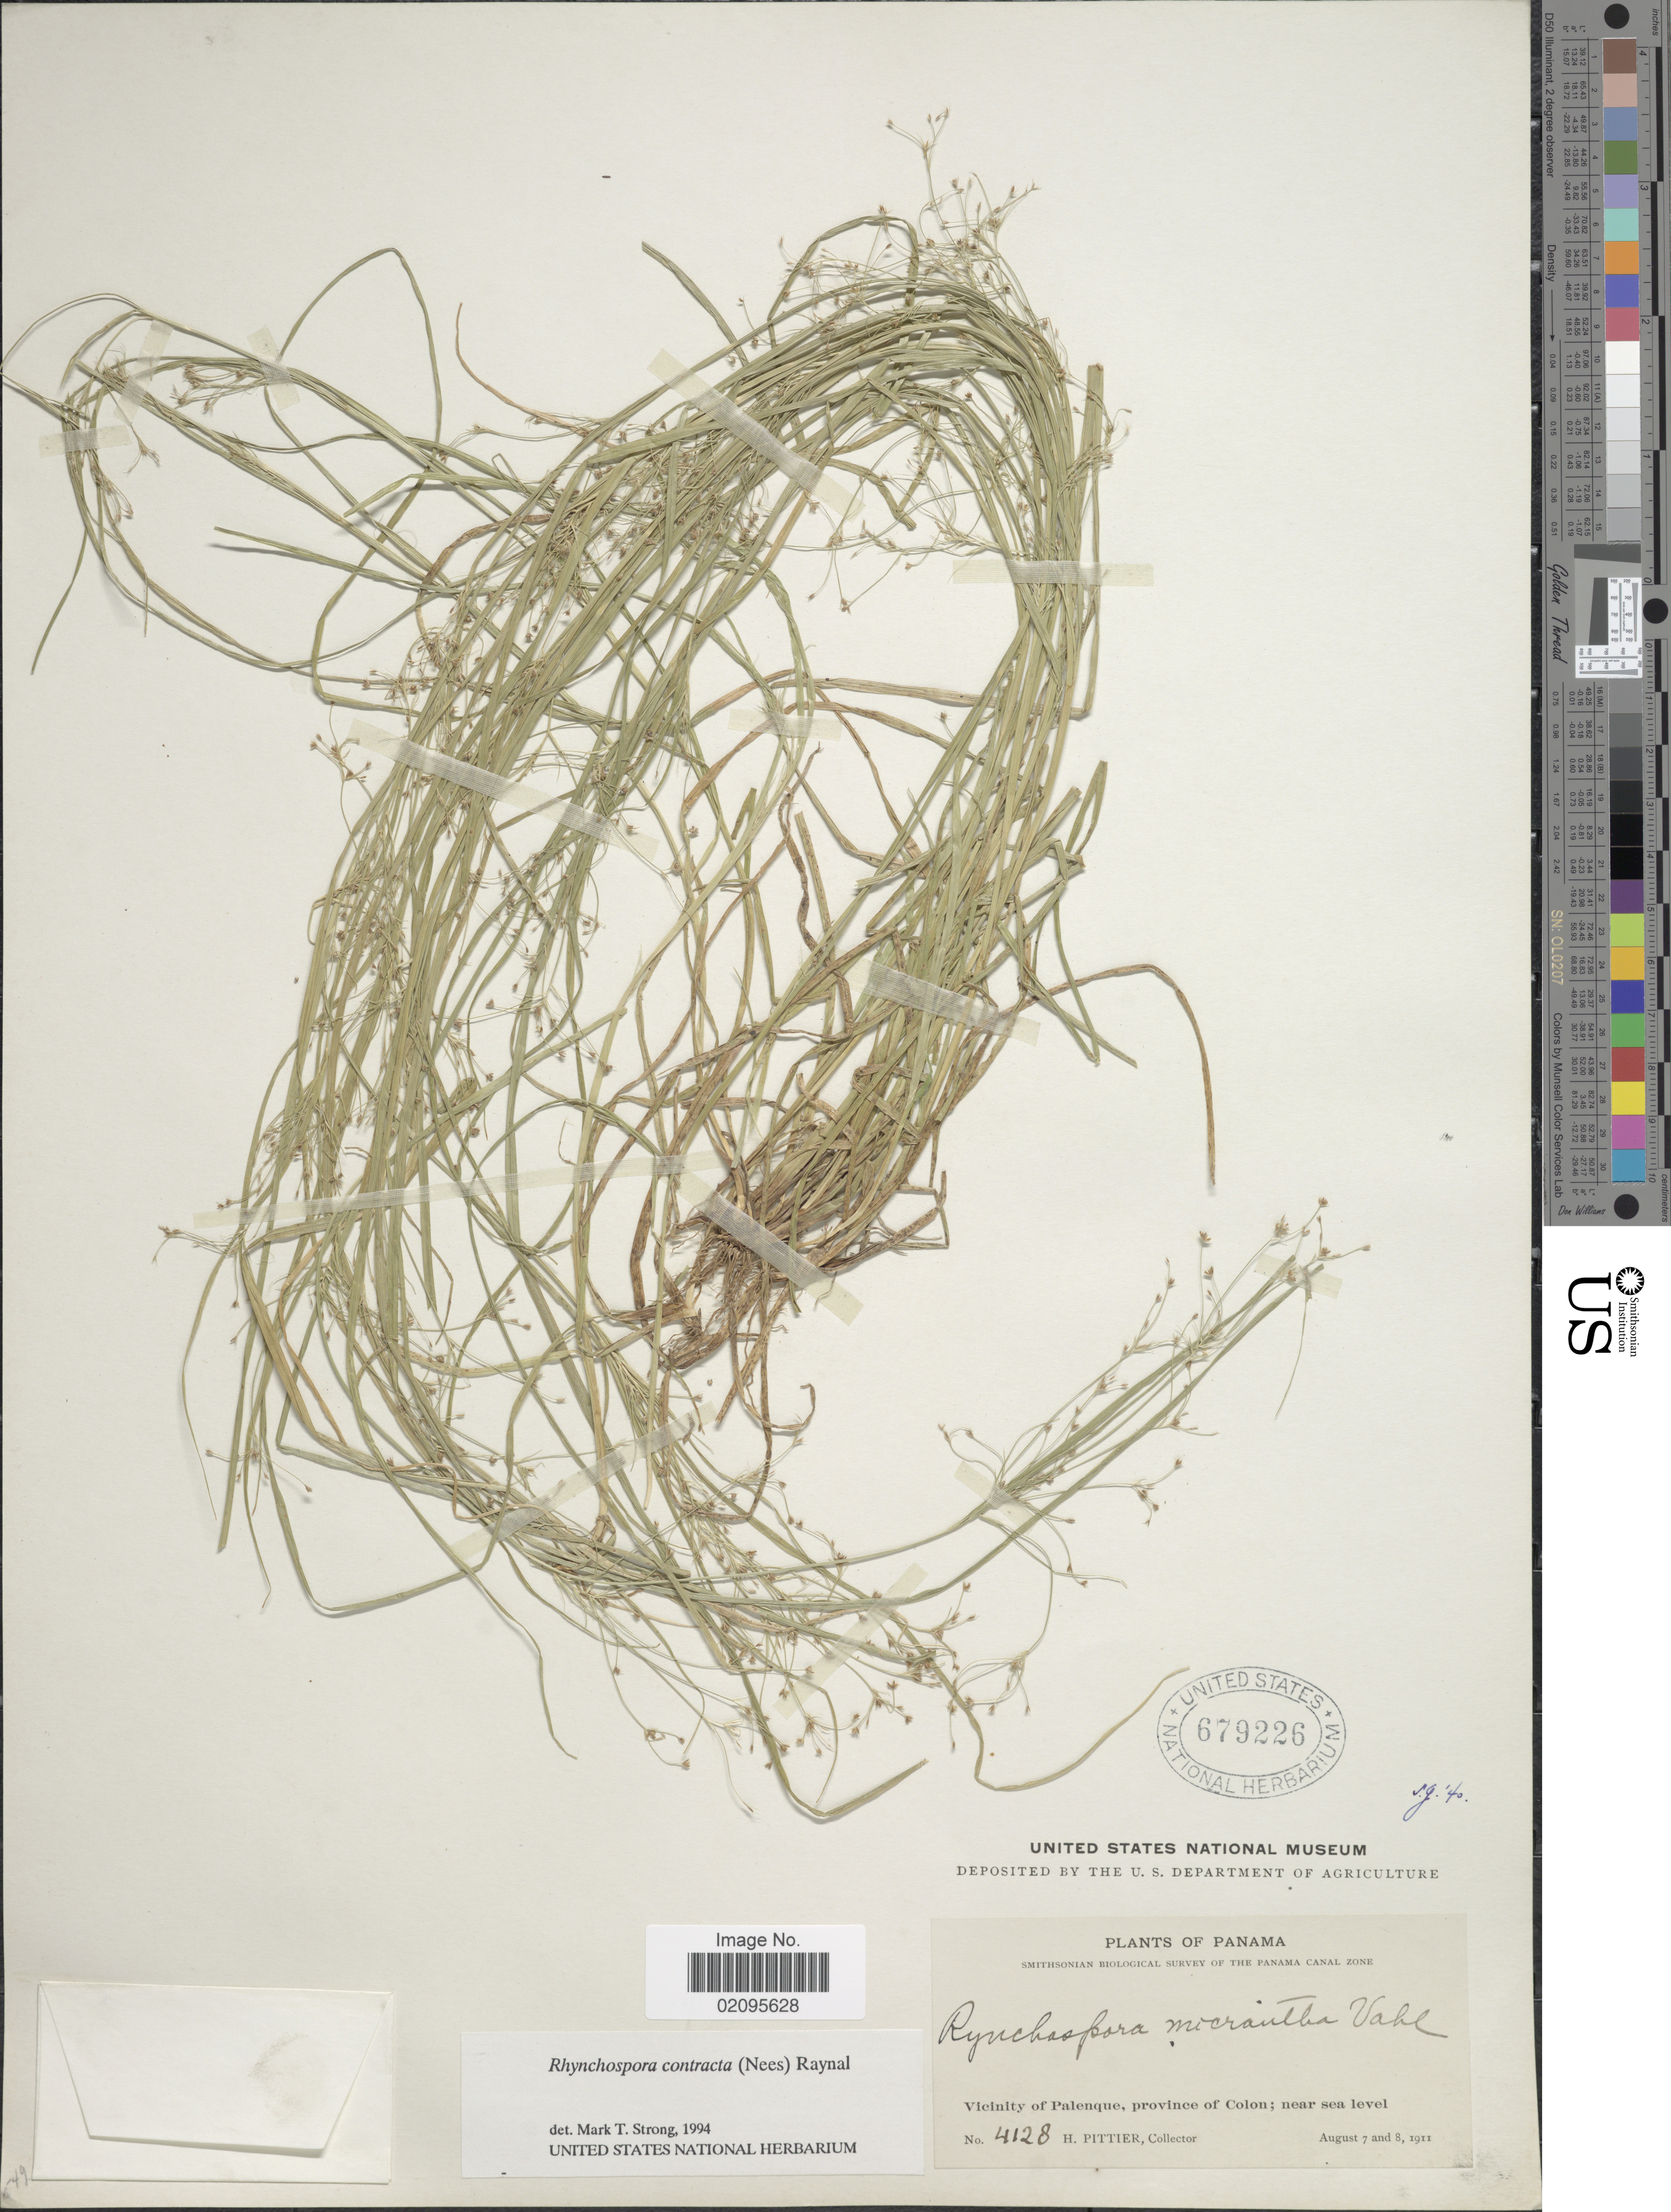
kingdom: Plantae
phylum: Tracheophyta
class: Liliopsida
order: Poales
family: Cyperaceae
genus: Rhynchospora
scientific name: Rhynchospora contracta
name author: (Nees) J. Raynal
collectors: H. F. Pittier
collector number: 4128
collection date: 1911-08-07/1911-08-08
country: Panama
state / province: Colón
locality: The Panama Canal Zone, Vicinity of Palenque.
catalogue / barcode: US 679226